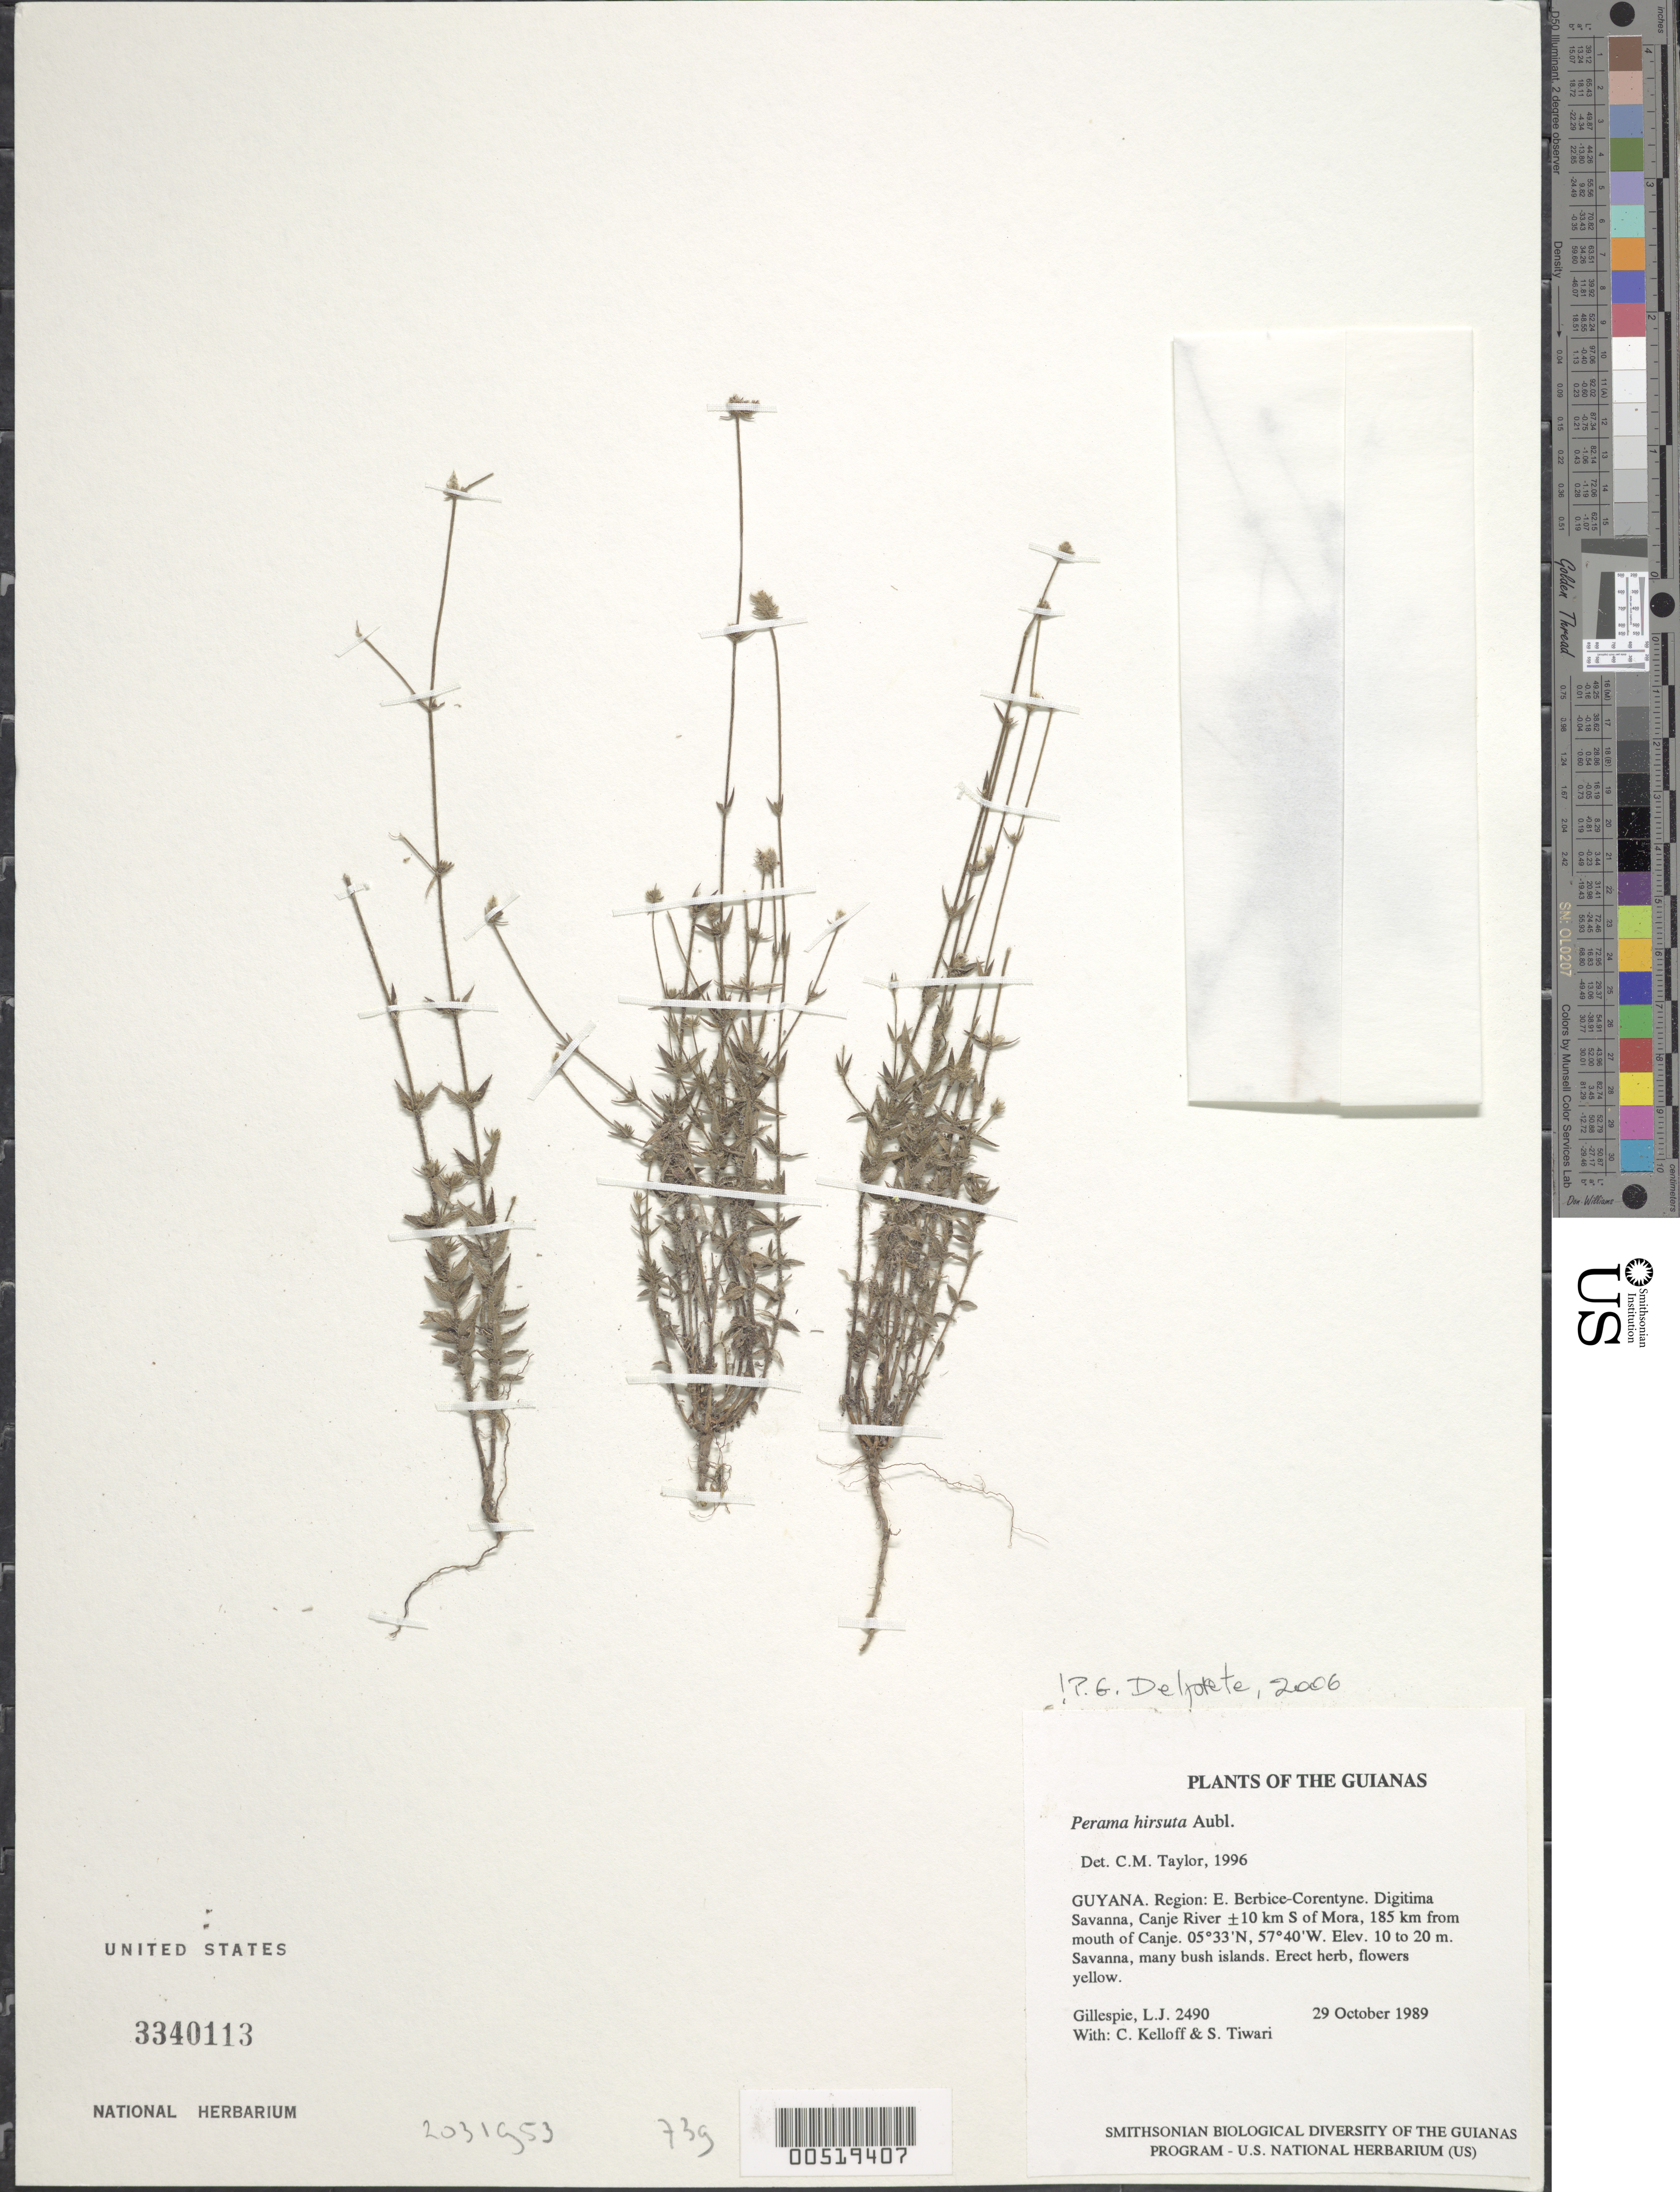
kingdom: Plantae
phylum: Tracheophyta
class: Magnoliopsida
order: Gentianales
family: Rubiaceae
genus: Perama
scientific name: Perama hirsuta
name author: Aubl.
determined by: Delprete, P. G., Herb. de Guyane Cay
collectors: L. J. Gillespie, C. L. Kelloff & S. Tiwari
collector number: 2490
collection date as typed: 29 October 1989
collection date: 1989-10-29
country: Guyana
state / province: E. Berbice-Corentyne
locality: Digitima Savanna, Canje River ±20 km S of Mora, 185 km from mouth of Canje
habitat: Savanna, many bush islands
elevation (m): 10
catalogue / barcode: US 3340113